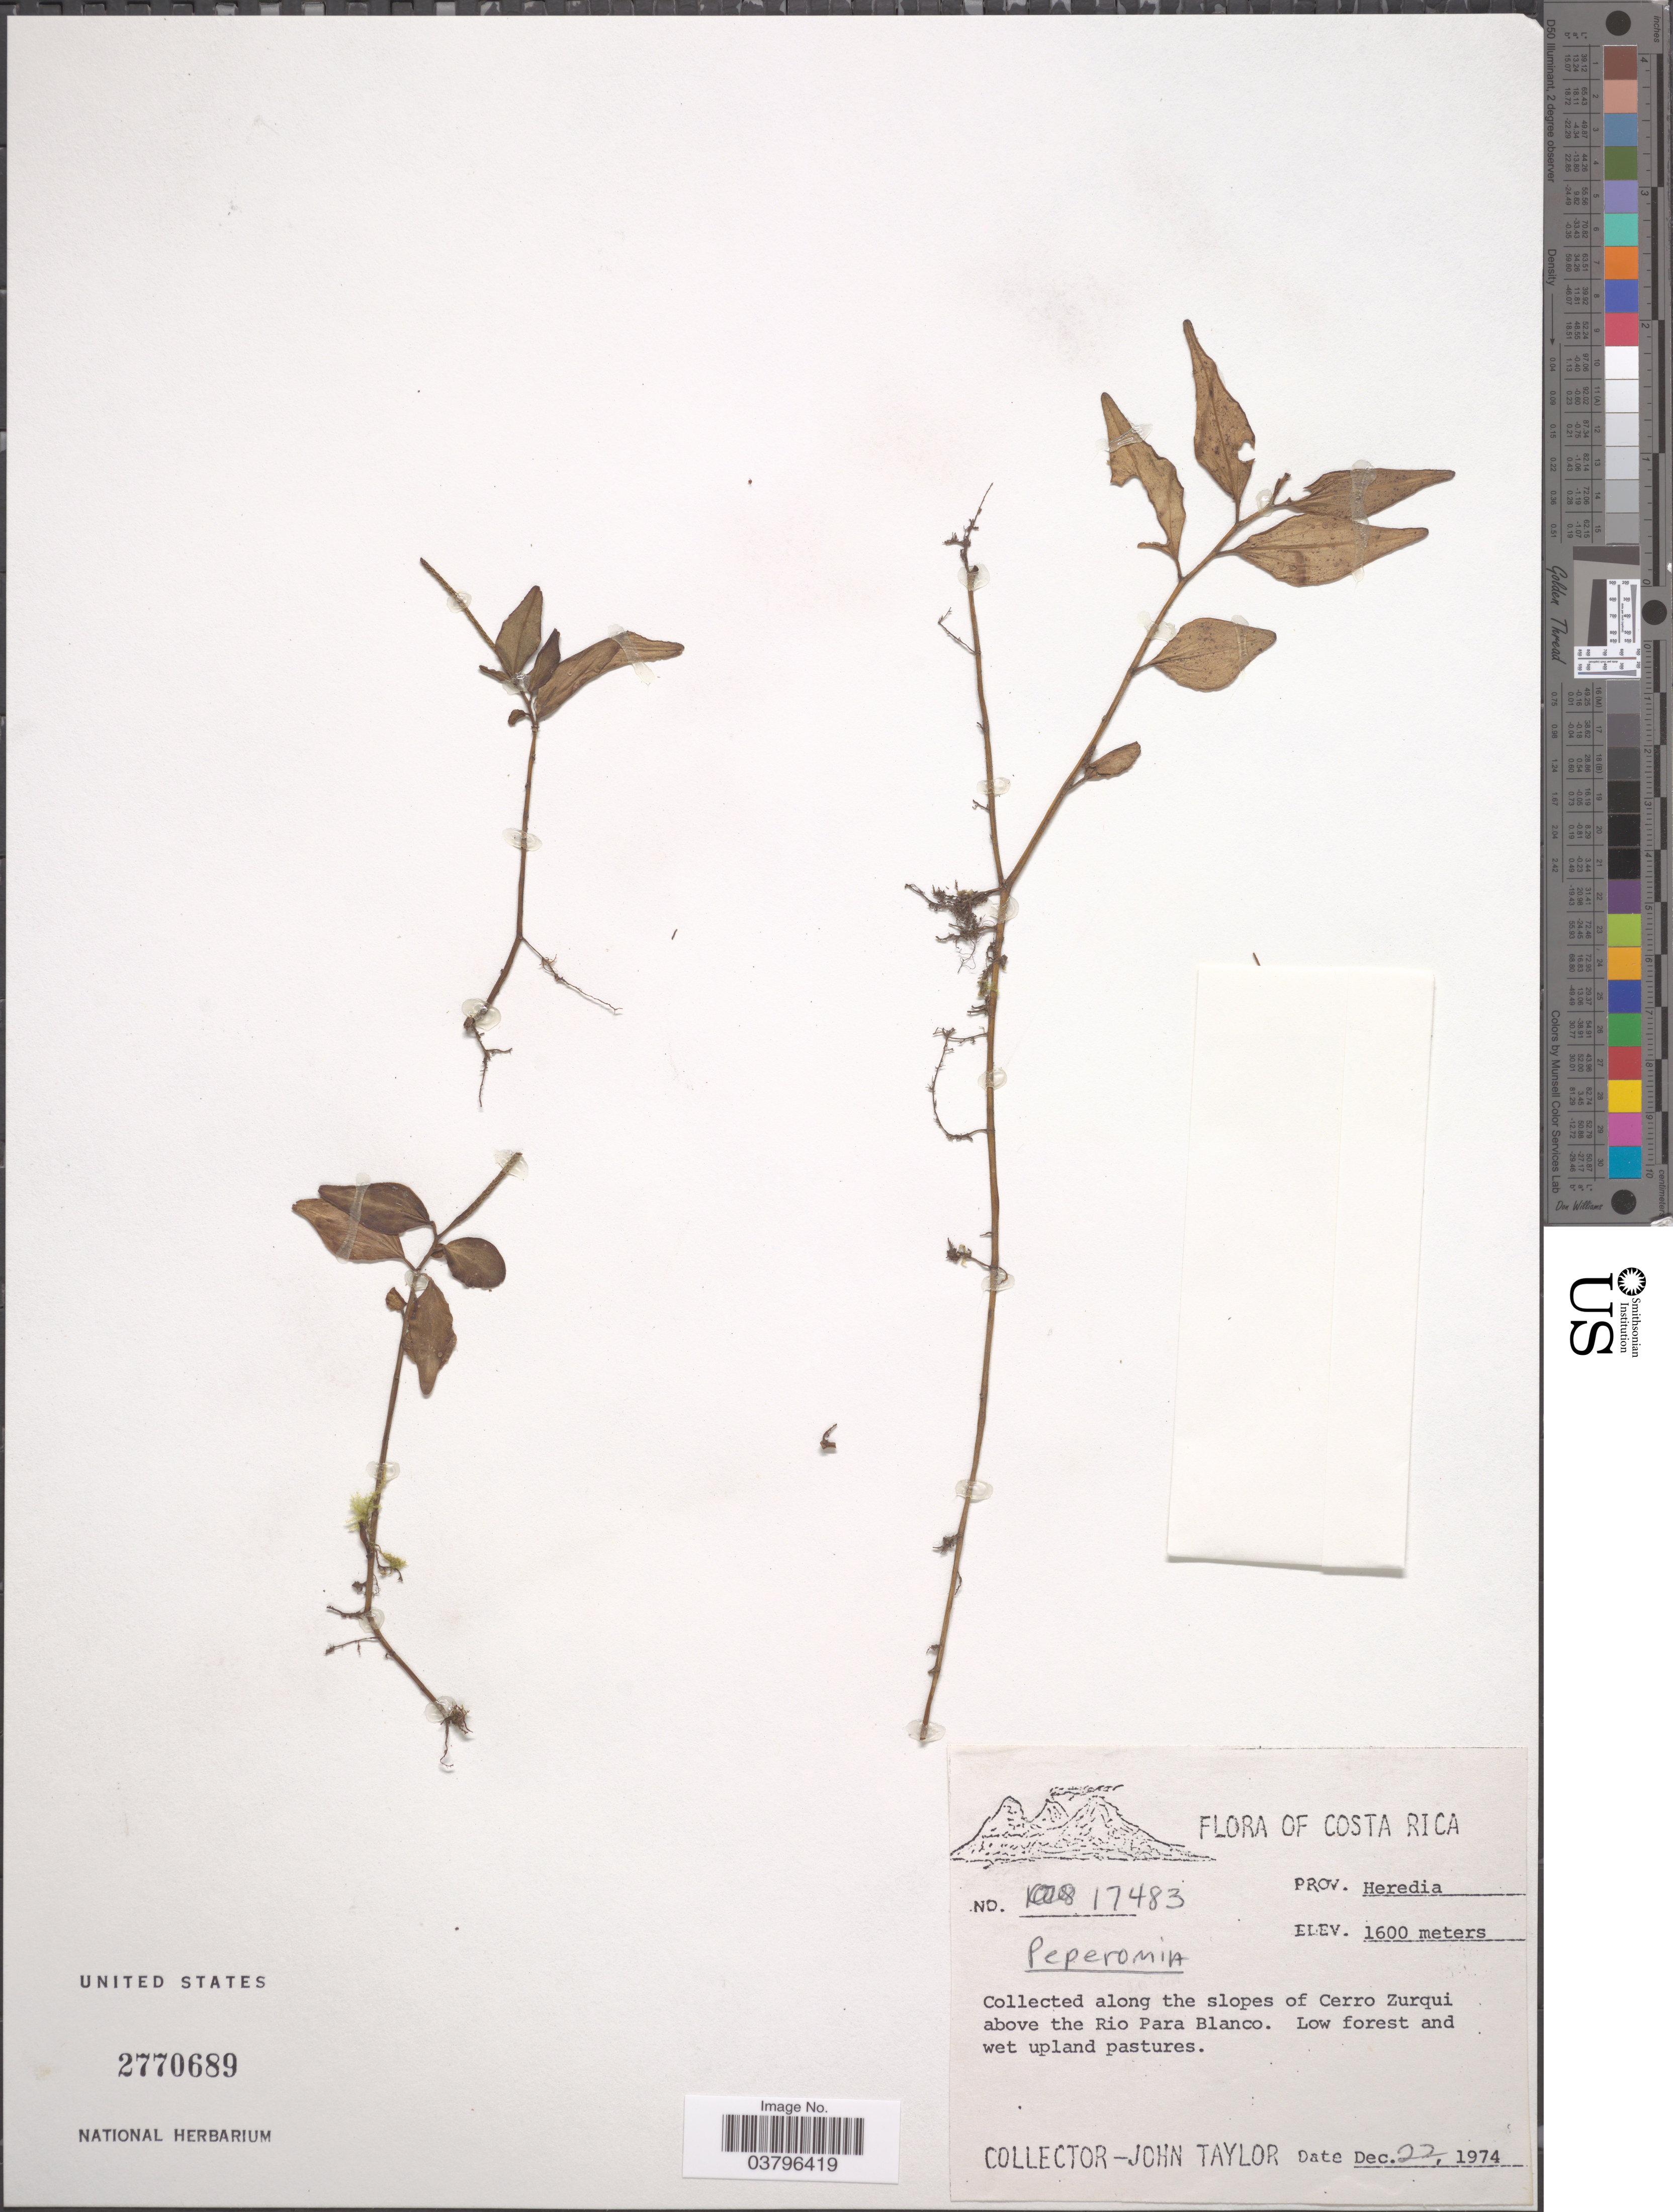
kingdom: Plantae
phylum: Tracheophyta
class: Magnoliopsida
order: Piperales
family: Piperaceae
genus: Peperomia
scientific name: Peperomia heterophylla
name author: Miq.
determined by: Jiménez, José Estaban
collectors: J. Taylor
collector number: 17483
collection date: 1974-12-22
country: Costa Rica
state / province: Heredia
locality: Along the slopes of Cerro Zurqui above the Rio Para Blanco.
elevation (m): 1600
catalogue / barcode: US 2770689